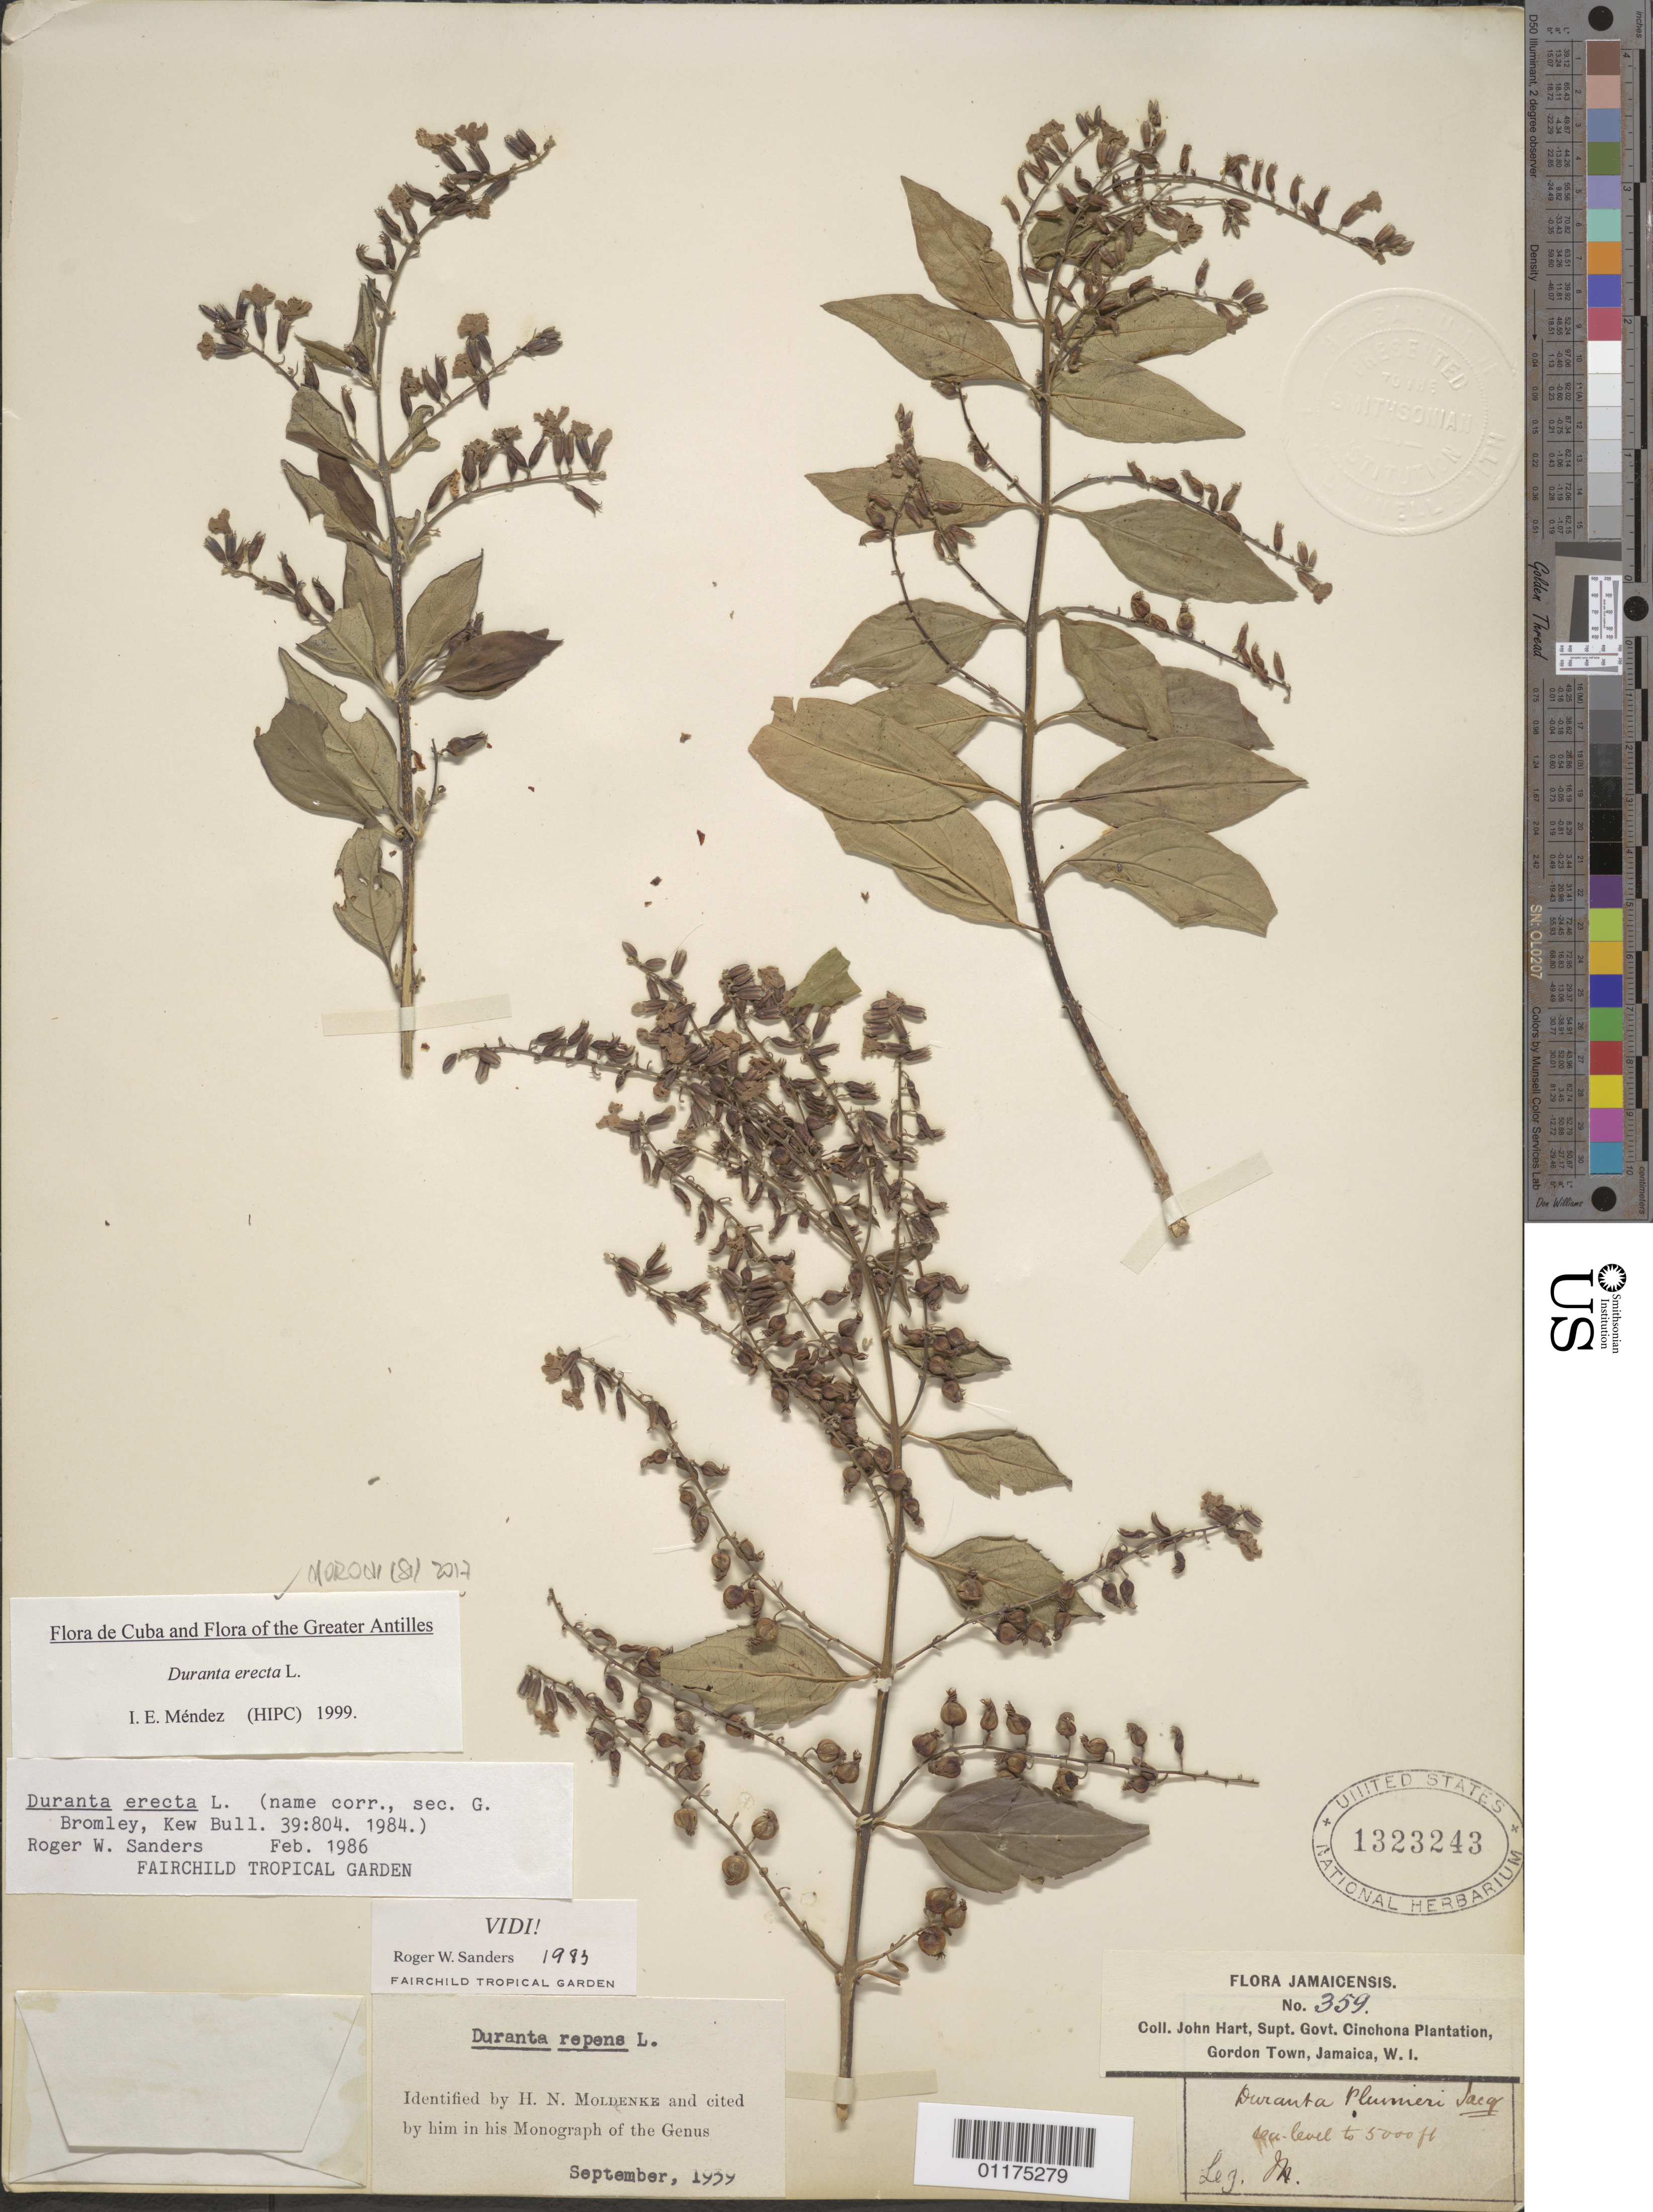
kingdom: Plantae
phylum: Tracheophyta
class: Magnoliopsida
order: Lamiales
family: Verbenaceae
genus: Duranta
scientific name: Duranta erecta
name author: L.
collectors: J. Hart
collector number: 359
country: Jamaica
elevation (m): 1524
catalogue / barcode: US 1323243